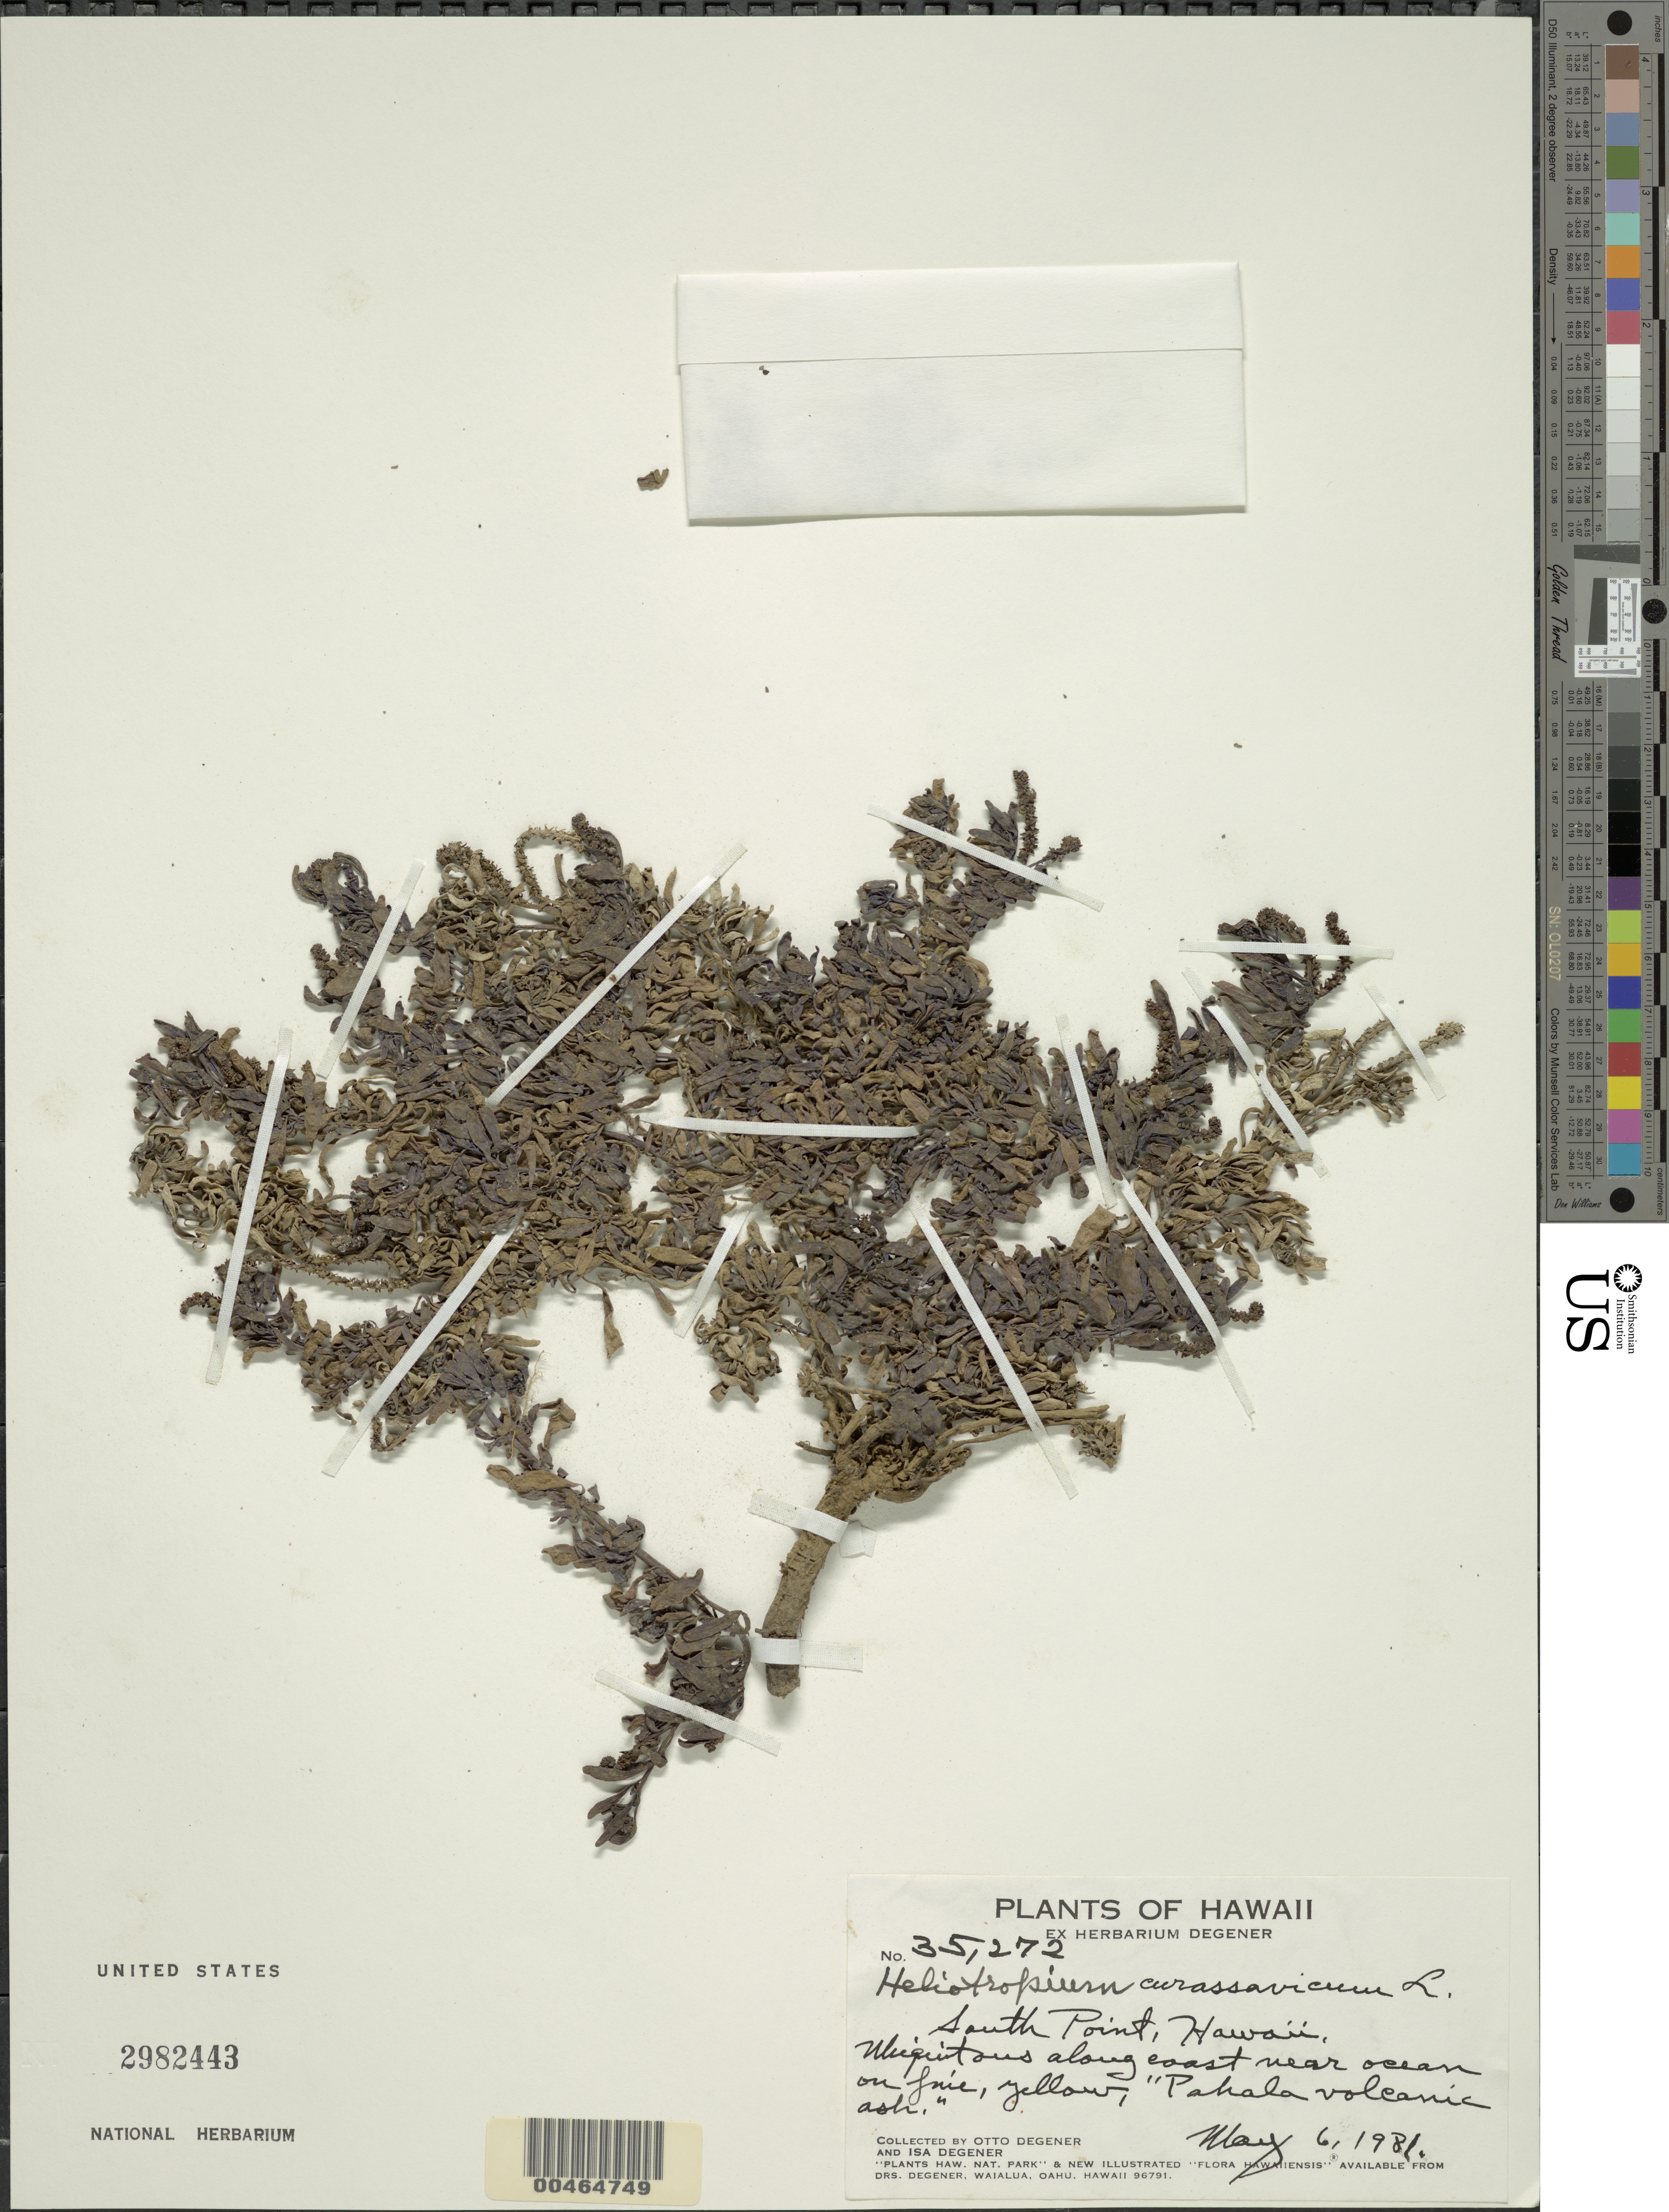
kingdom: Plantae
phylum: Tracheophyta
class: Magnoliopsida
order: Boraginales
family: Heliotropiaceae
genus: Heliotropium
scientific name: Heliotropium curassavicum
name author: L.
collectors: O. Degener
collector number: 35272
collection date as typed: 6 May 1981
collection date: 1981-05-06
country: United States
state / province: Hawaii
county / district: Hawaii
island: Hawaii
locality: South Point, along coast near ocean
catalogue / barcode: US 2982443